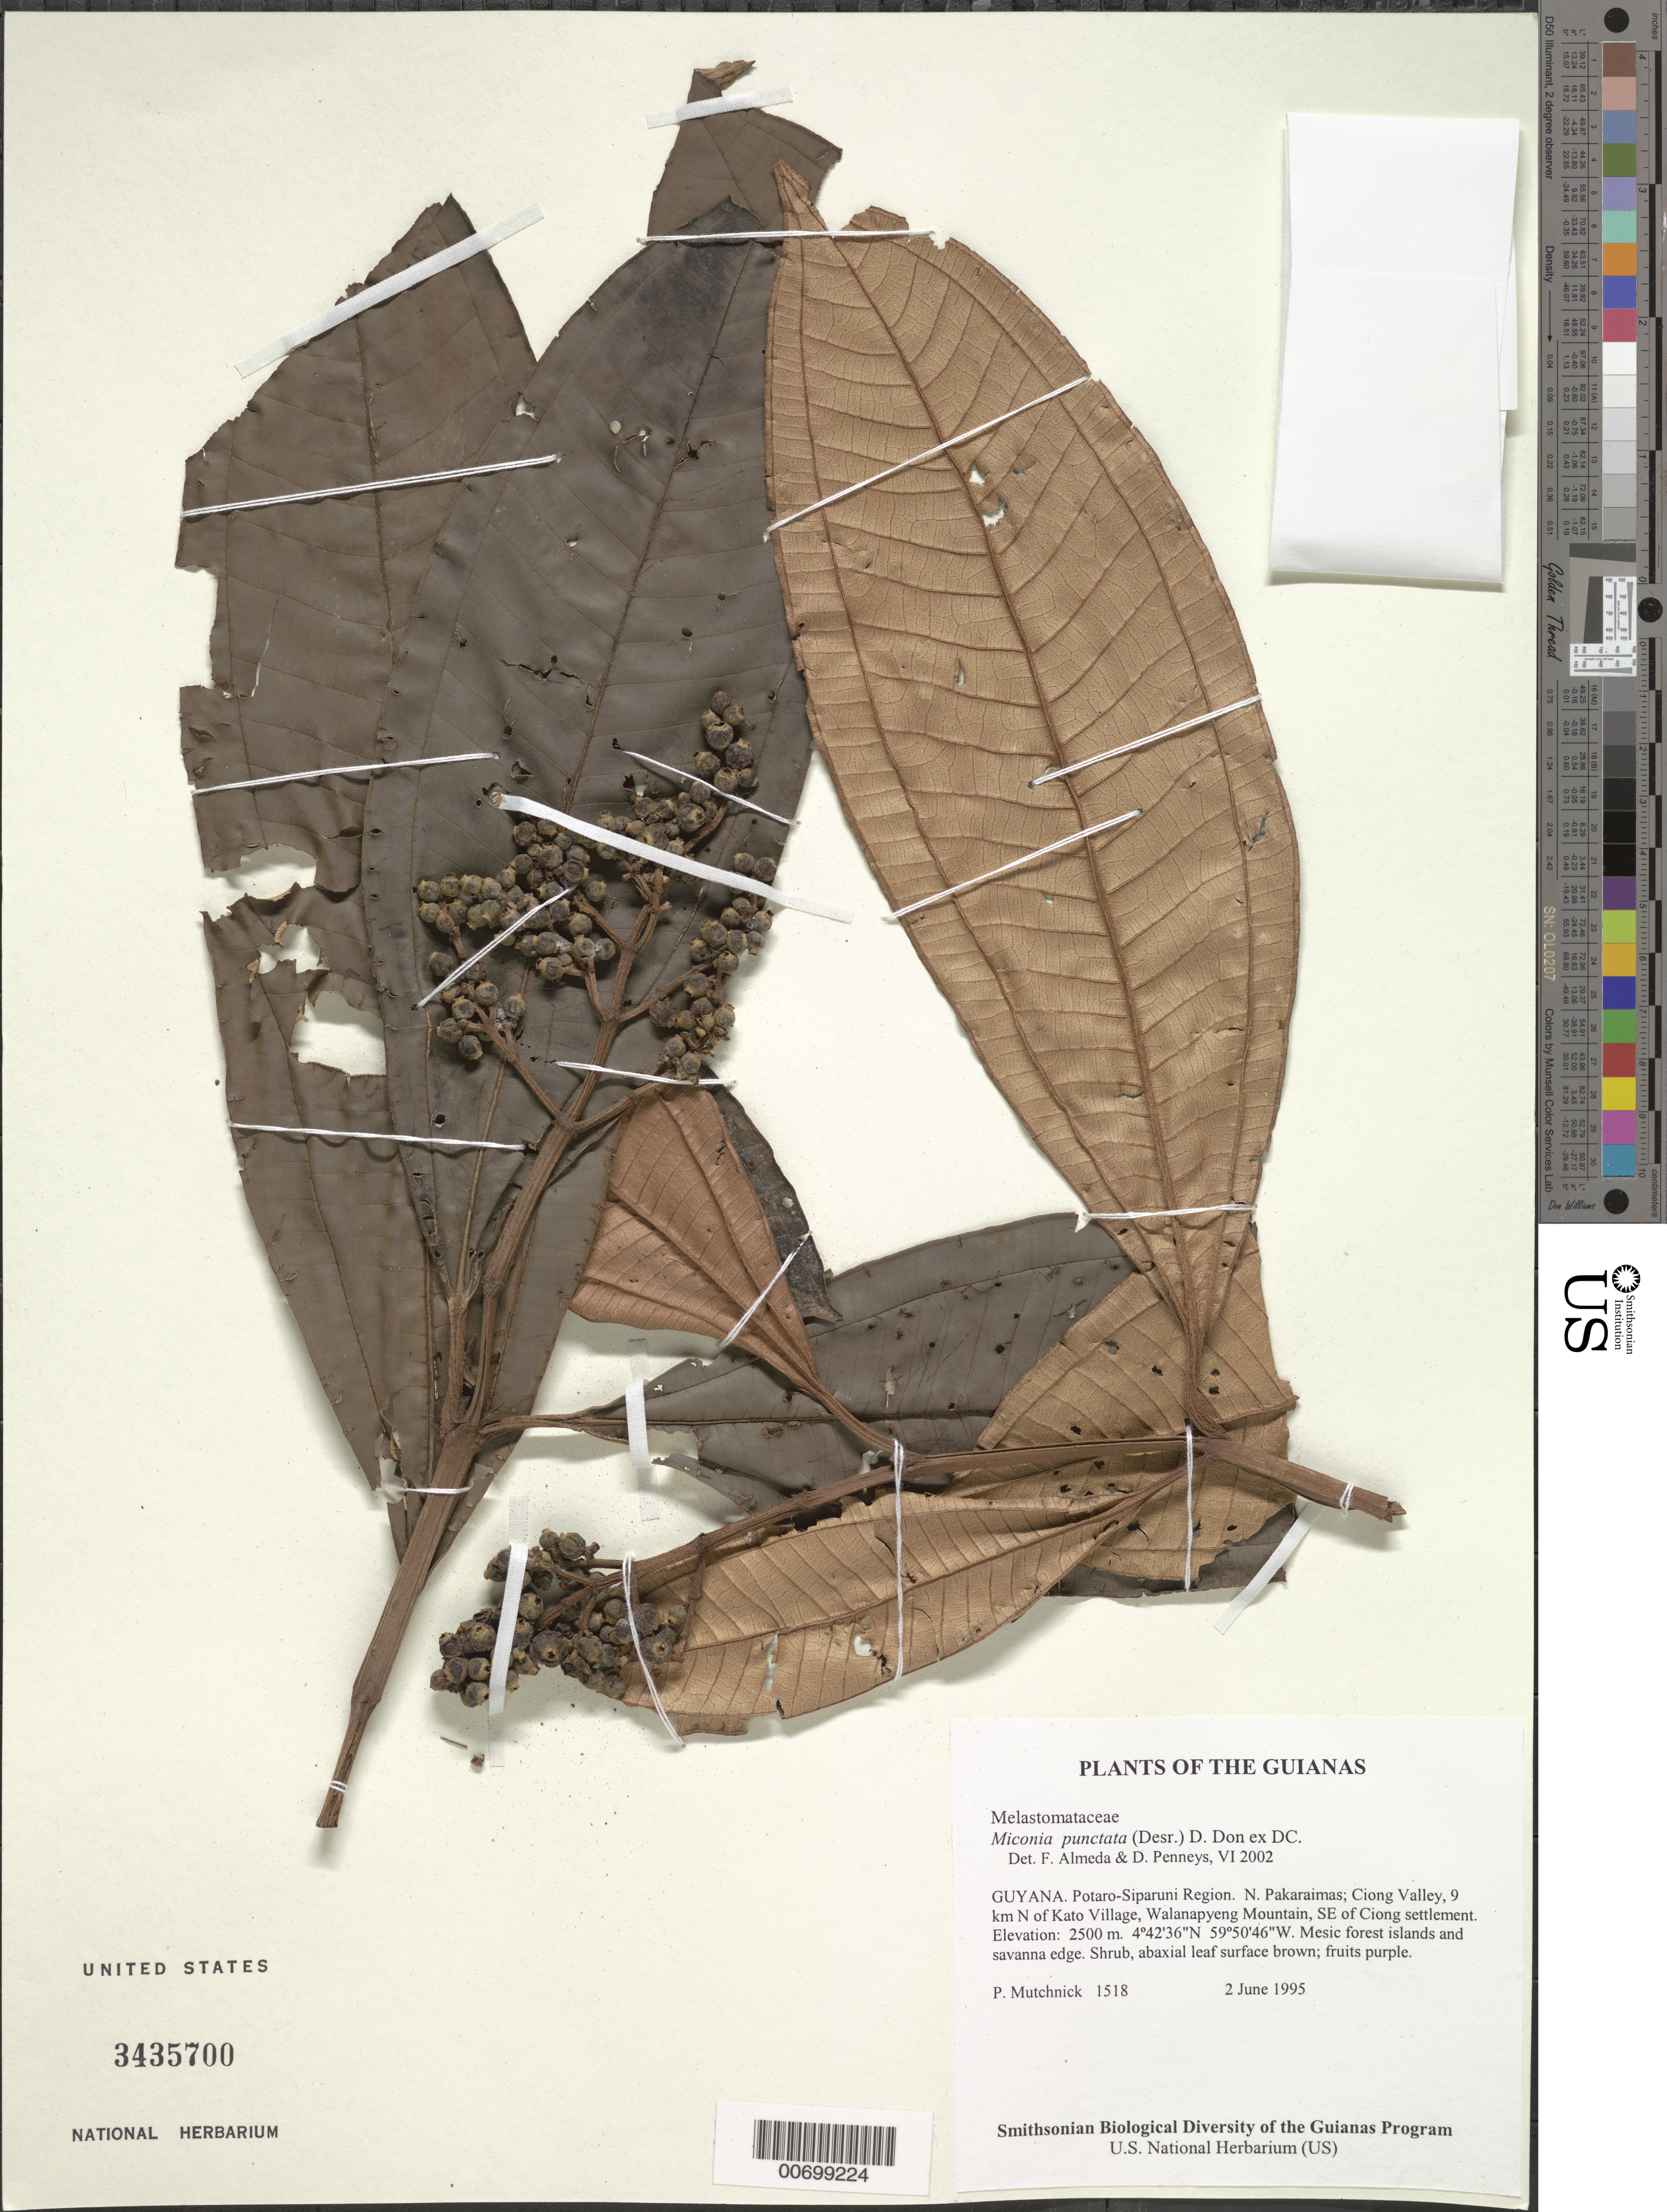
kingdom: Plantae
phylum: Tracheophyta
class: Magnoliopsida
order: Myrtales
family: Melastomataceae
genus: Miconia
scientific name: Miconia punctata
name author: (Desr.) D. Don ex DC.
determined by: Almeda, F.; Penneys, D. S.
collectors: P. Mutchnick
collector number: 1518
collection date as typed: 2 June 1995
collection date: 1995-06-02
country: Guyana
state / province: Potaro-Siparuni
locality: N. Pakaraimas; Ciong Valley, 9 km N of Kato Village, Walanapyeng Mountain, SE of Ciong settlement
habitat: Mesic forest islands and savanna edge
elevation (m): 2500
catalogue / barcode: US 3435700